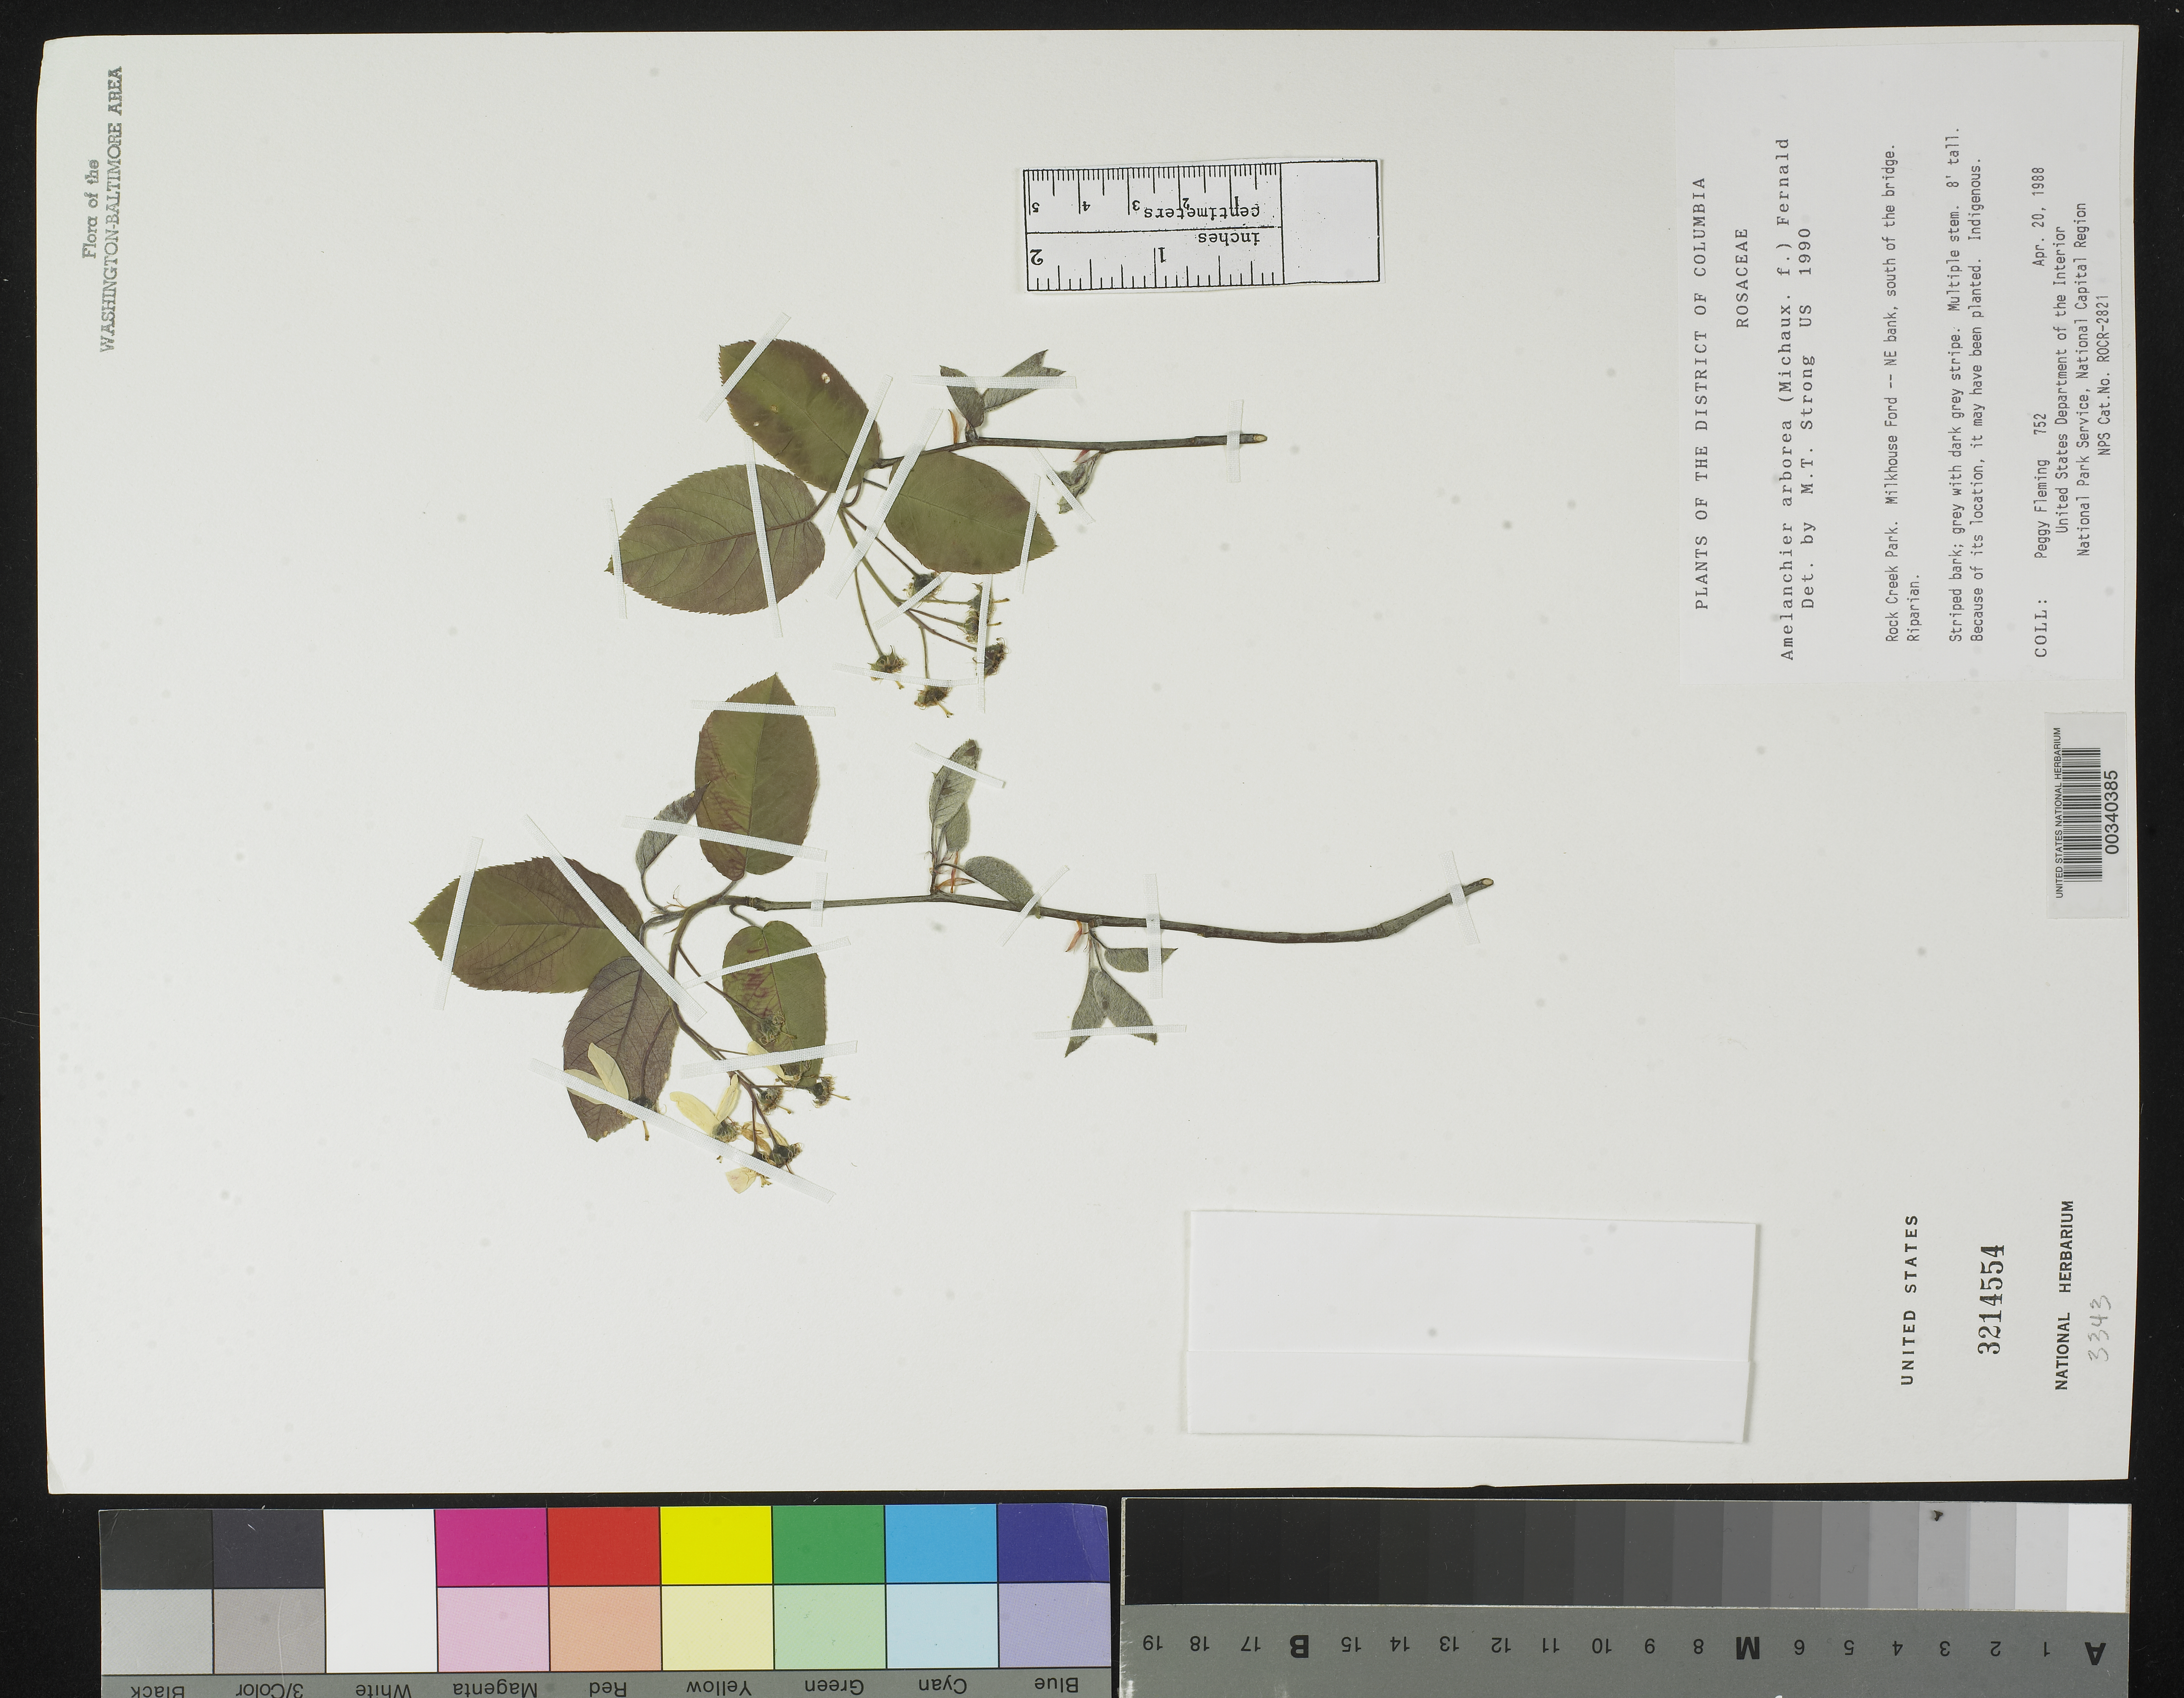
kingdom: Plantae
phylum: Tracheophyta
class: Magnoliopsida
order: Rosales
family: Rosaceae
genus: Amelanchier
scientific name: Amelanchier arborea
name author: (F. Michx.) Fernald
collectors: P. Fleming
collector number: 752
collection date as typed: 20 Apr 1988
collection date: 1988-04-20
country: United States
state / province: District of Columbia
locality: Rock Creek Park, Milkhouse Ford, NE bank, S of Bridge Rock Creek Park and Vicinity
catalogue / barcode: US 3214554